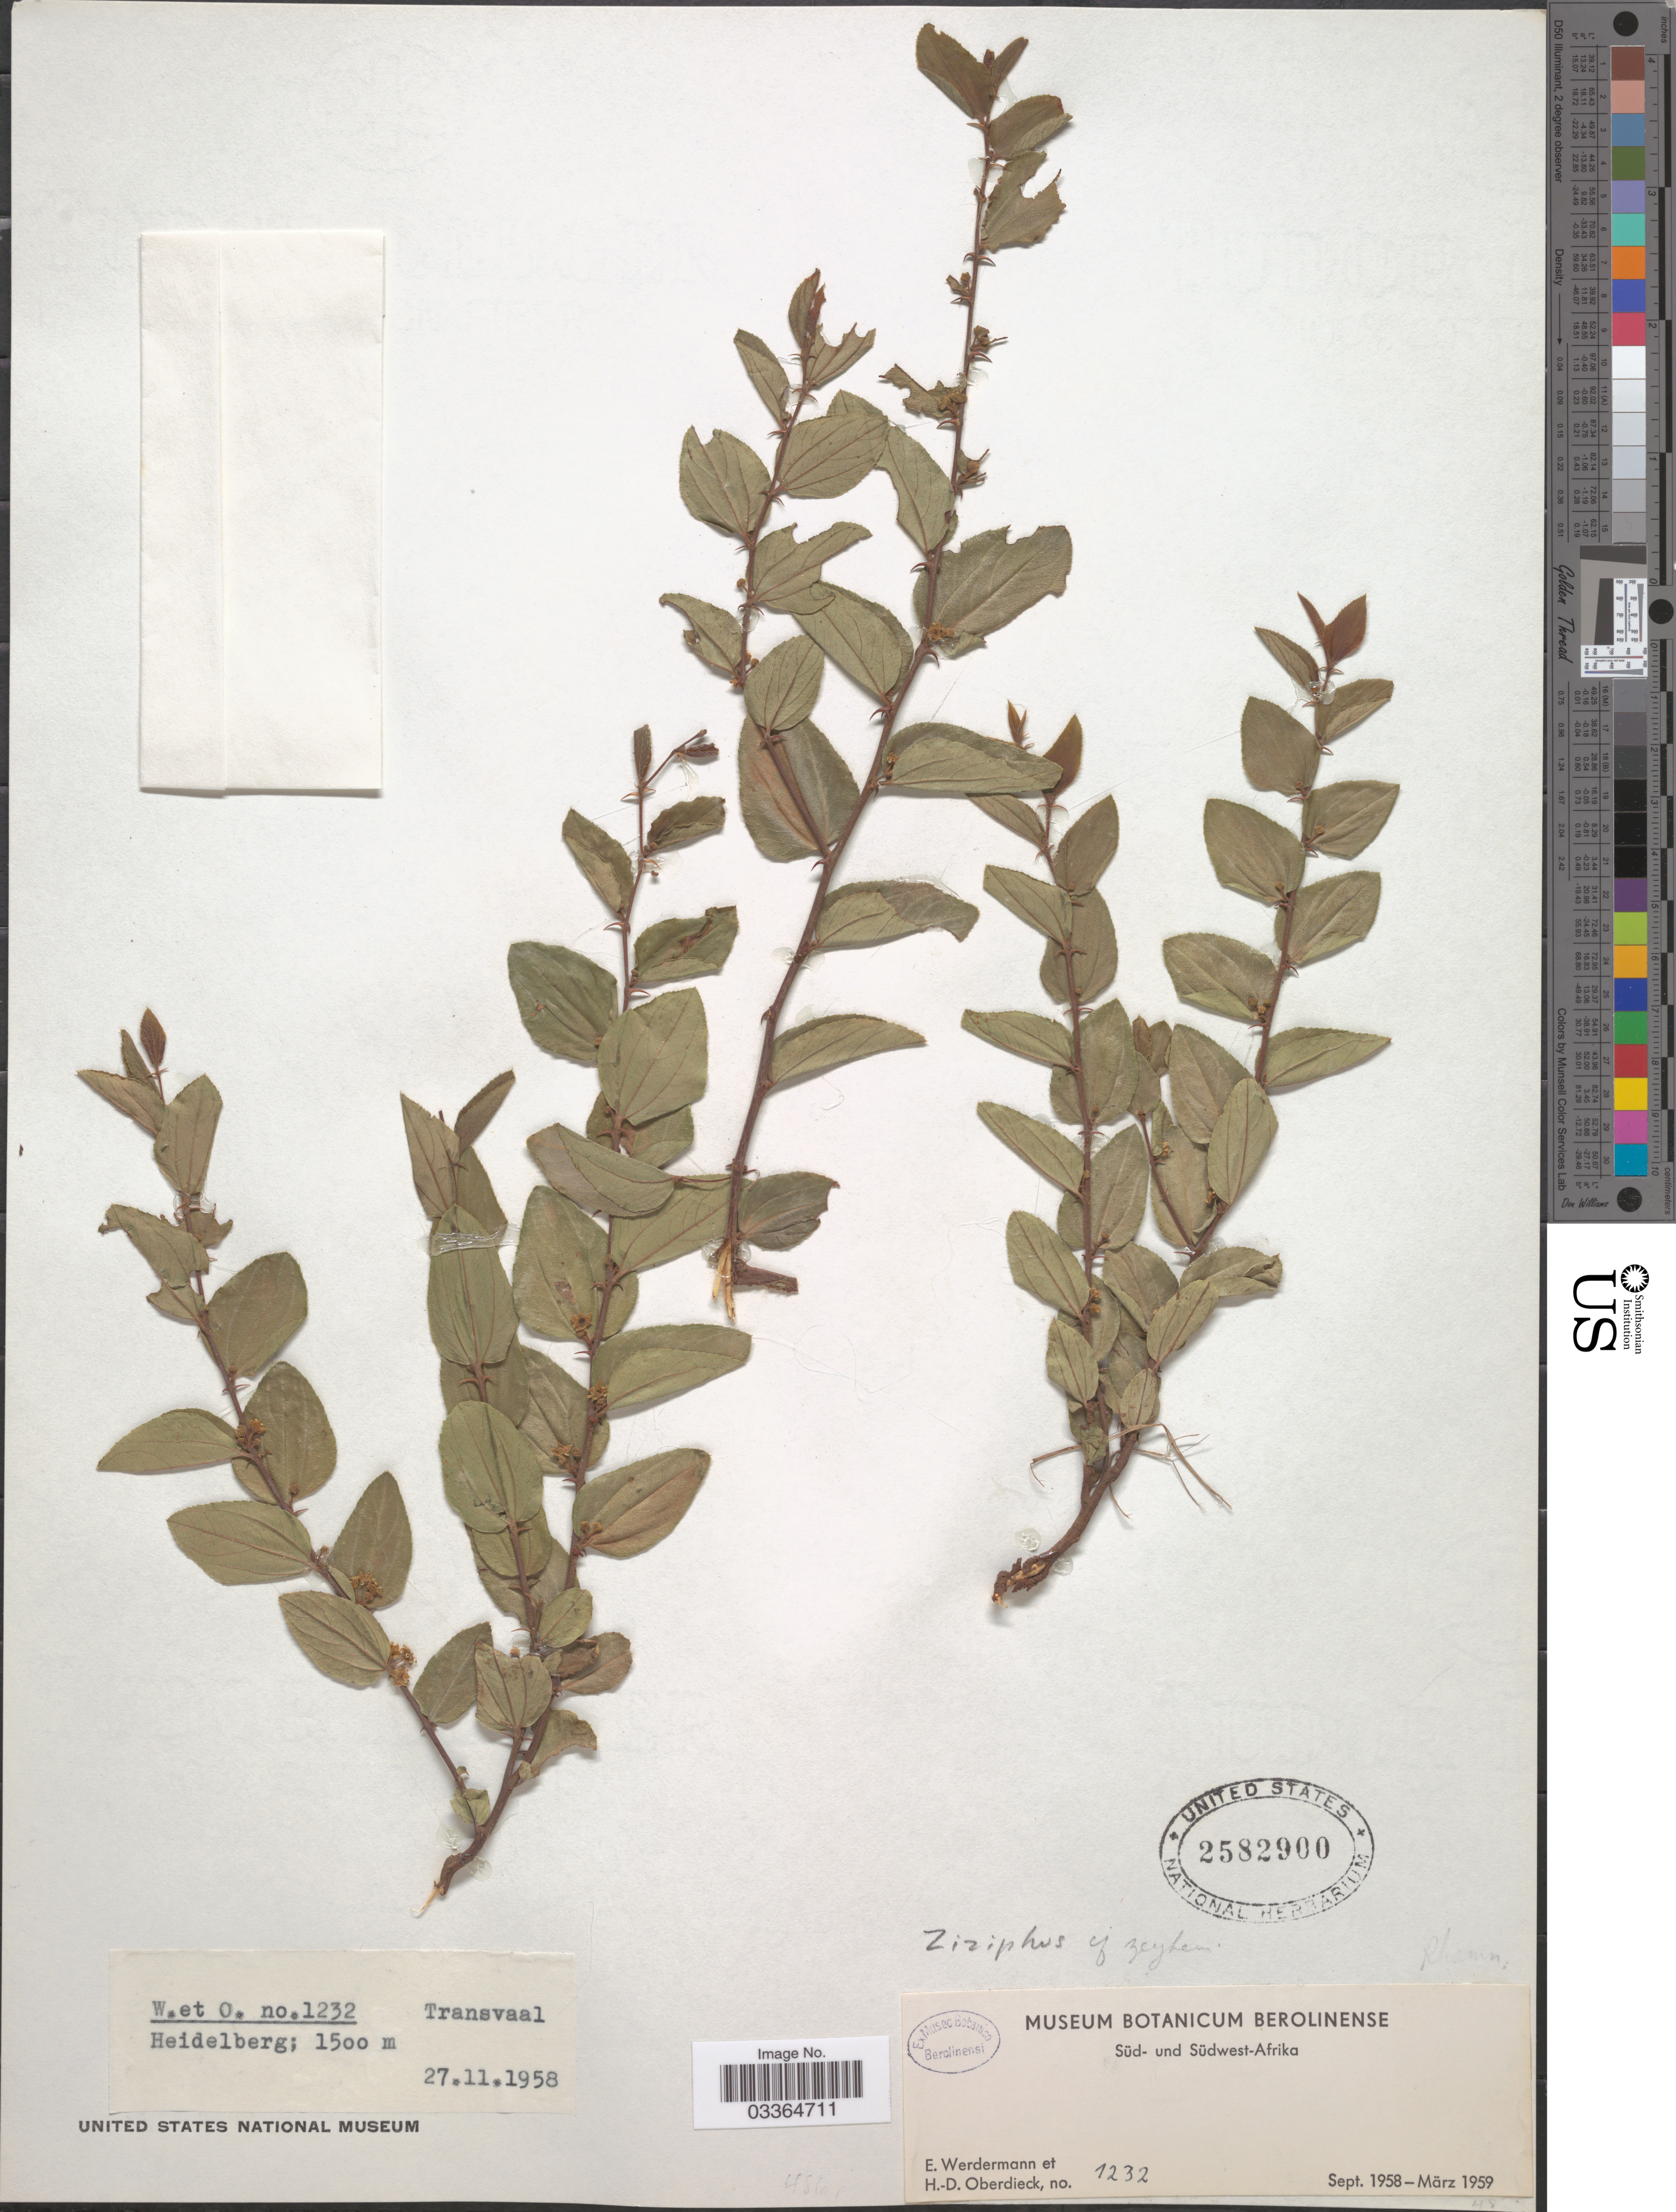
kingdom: Plantae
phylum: Tracheophyta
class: Magnoliopsida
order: Rosales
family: Rhamnaceae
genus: Ziziphus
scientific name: Ziziphus zeyheriana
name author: Sond.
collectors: E. Werdermann & H. Oberdieck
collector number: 1232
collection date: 1958-09/1959-03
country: South Africa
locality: Süd- und Südwest-Afrika. Transvaal. Heidelberg.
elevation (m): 1500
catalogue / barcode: US 2582900